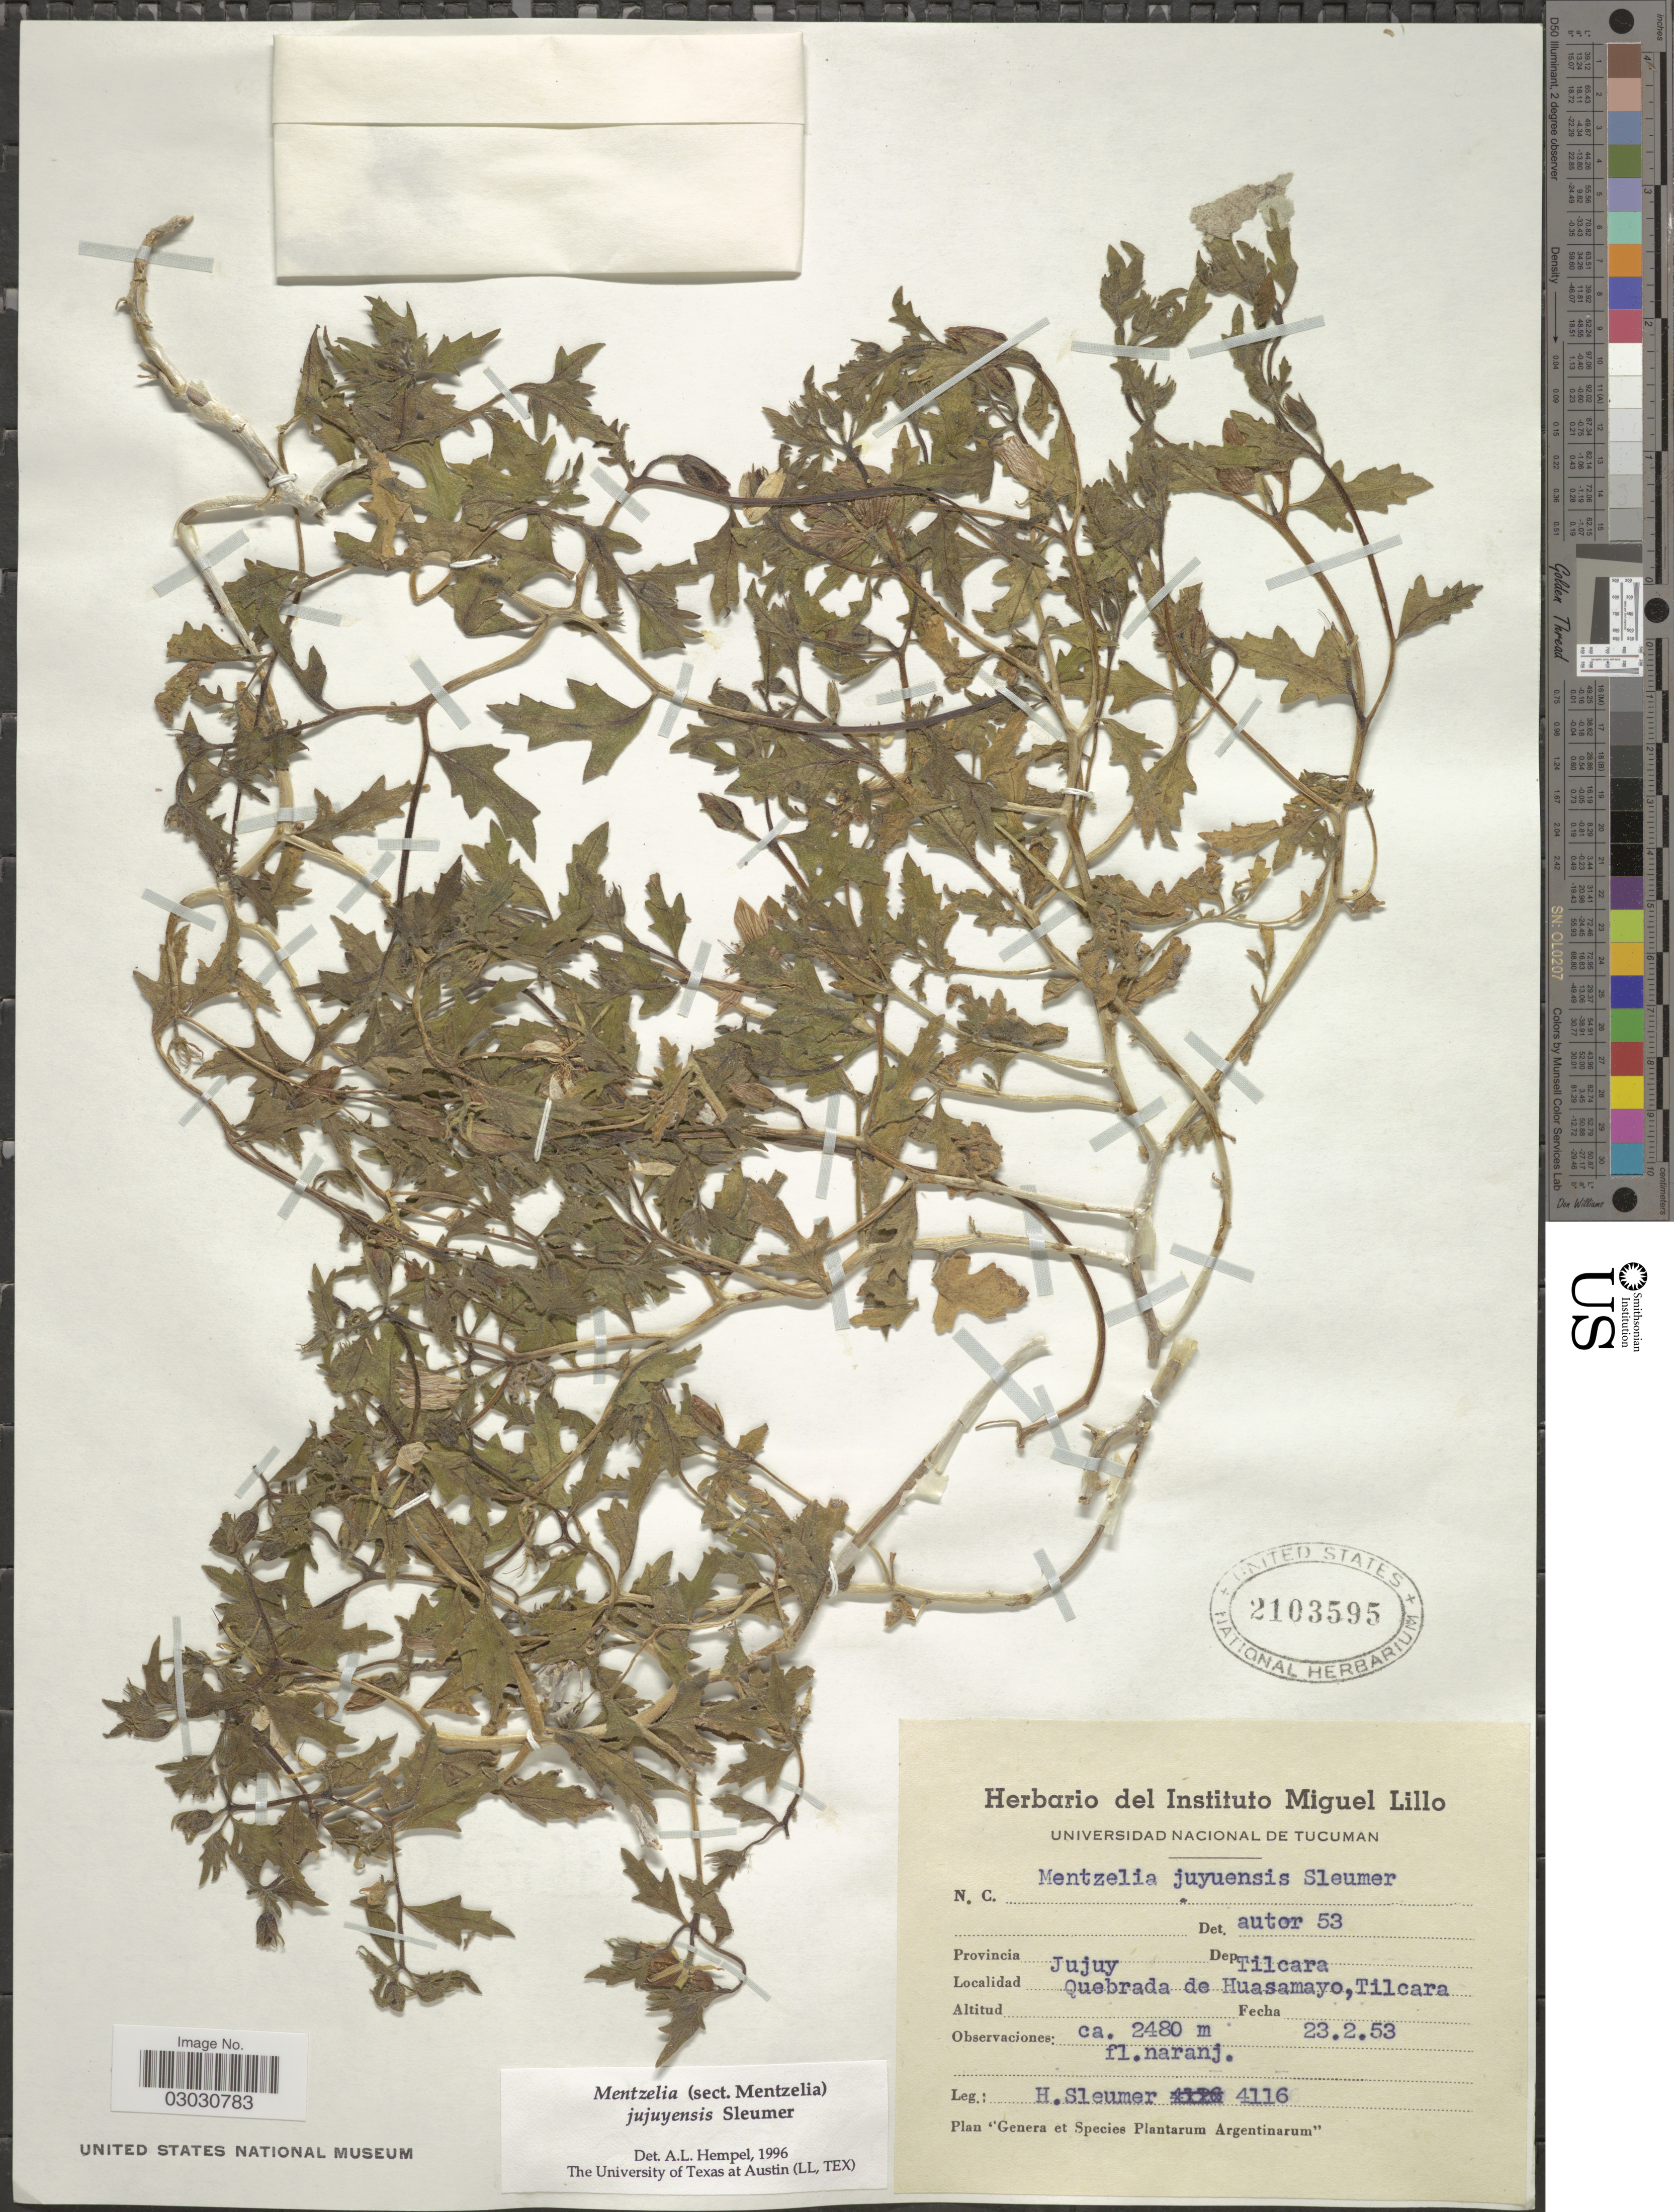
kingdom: Plantae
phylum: Tracheophyta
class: Magnoliopsida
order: Cornales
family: Loasaceae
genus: Mentzelia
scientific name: Mentzelia inyoensis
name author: H.J. Thomps. & Prigge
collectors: H. O. Sleumer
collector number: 4116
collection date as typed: Transcribed d/m/y: 23/2/53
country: Argentina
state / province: Jujuy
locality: Dep. Tilcara. Quebrada de Huasamayo, Tilcara.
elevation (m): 2480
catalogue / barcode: US 2103595